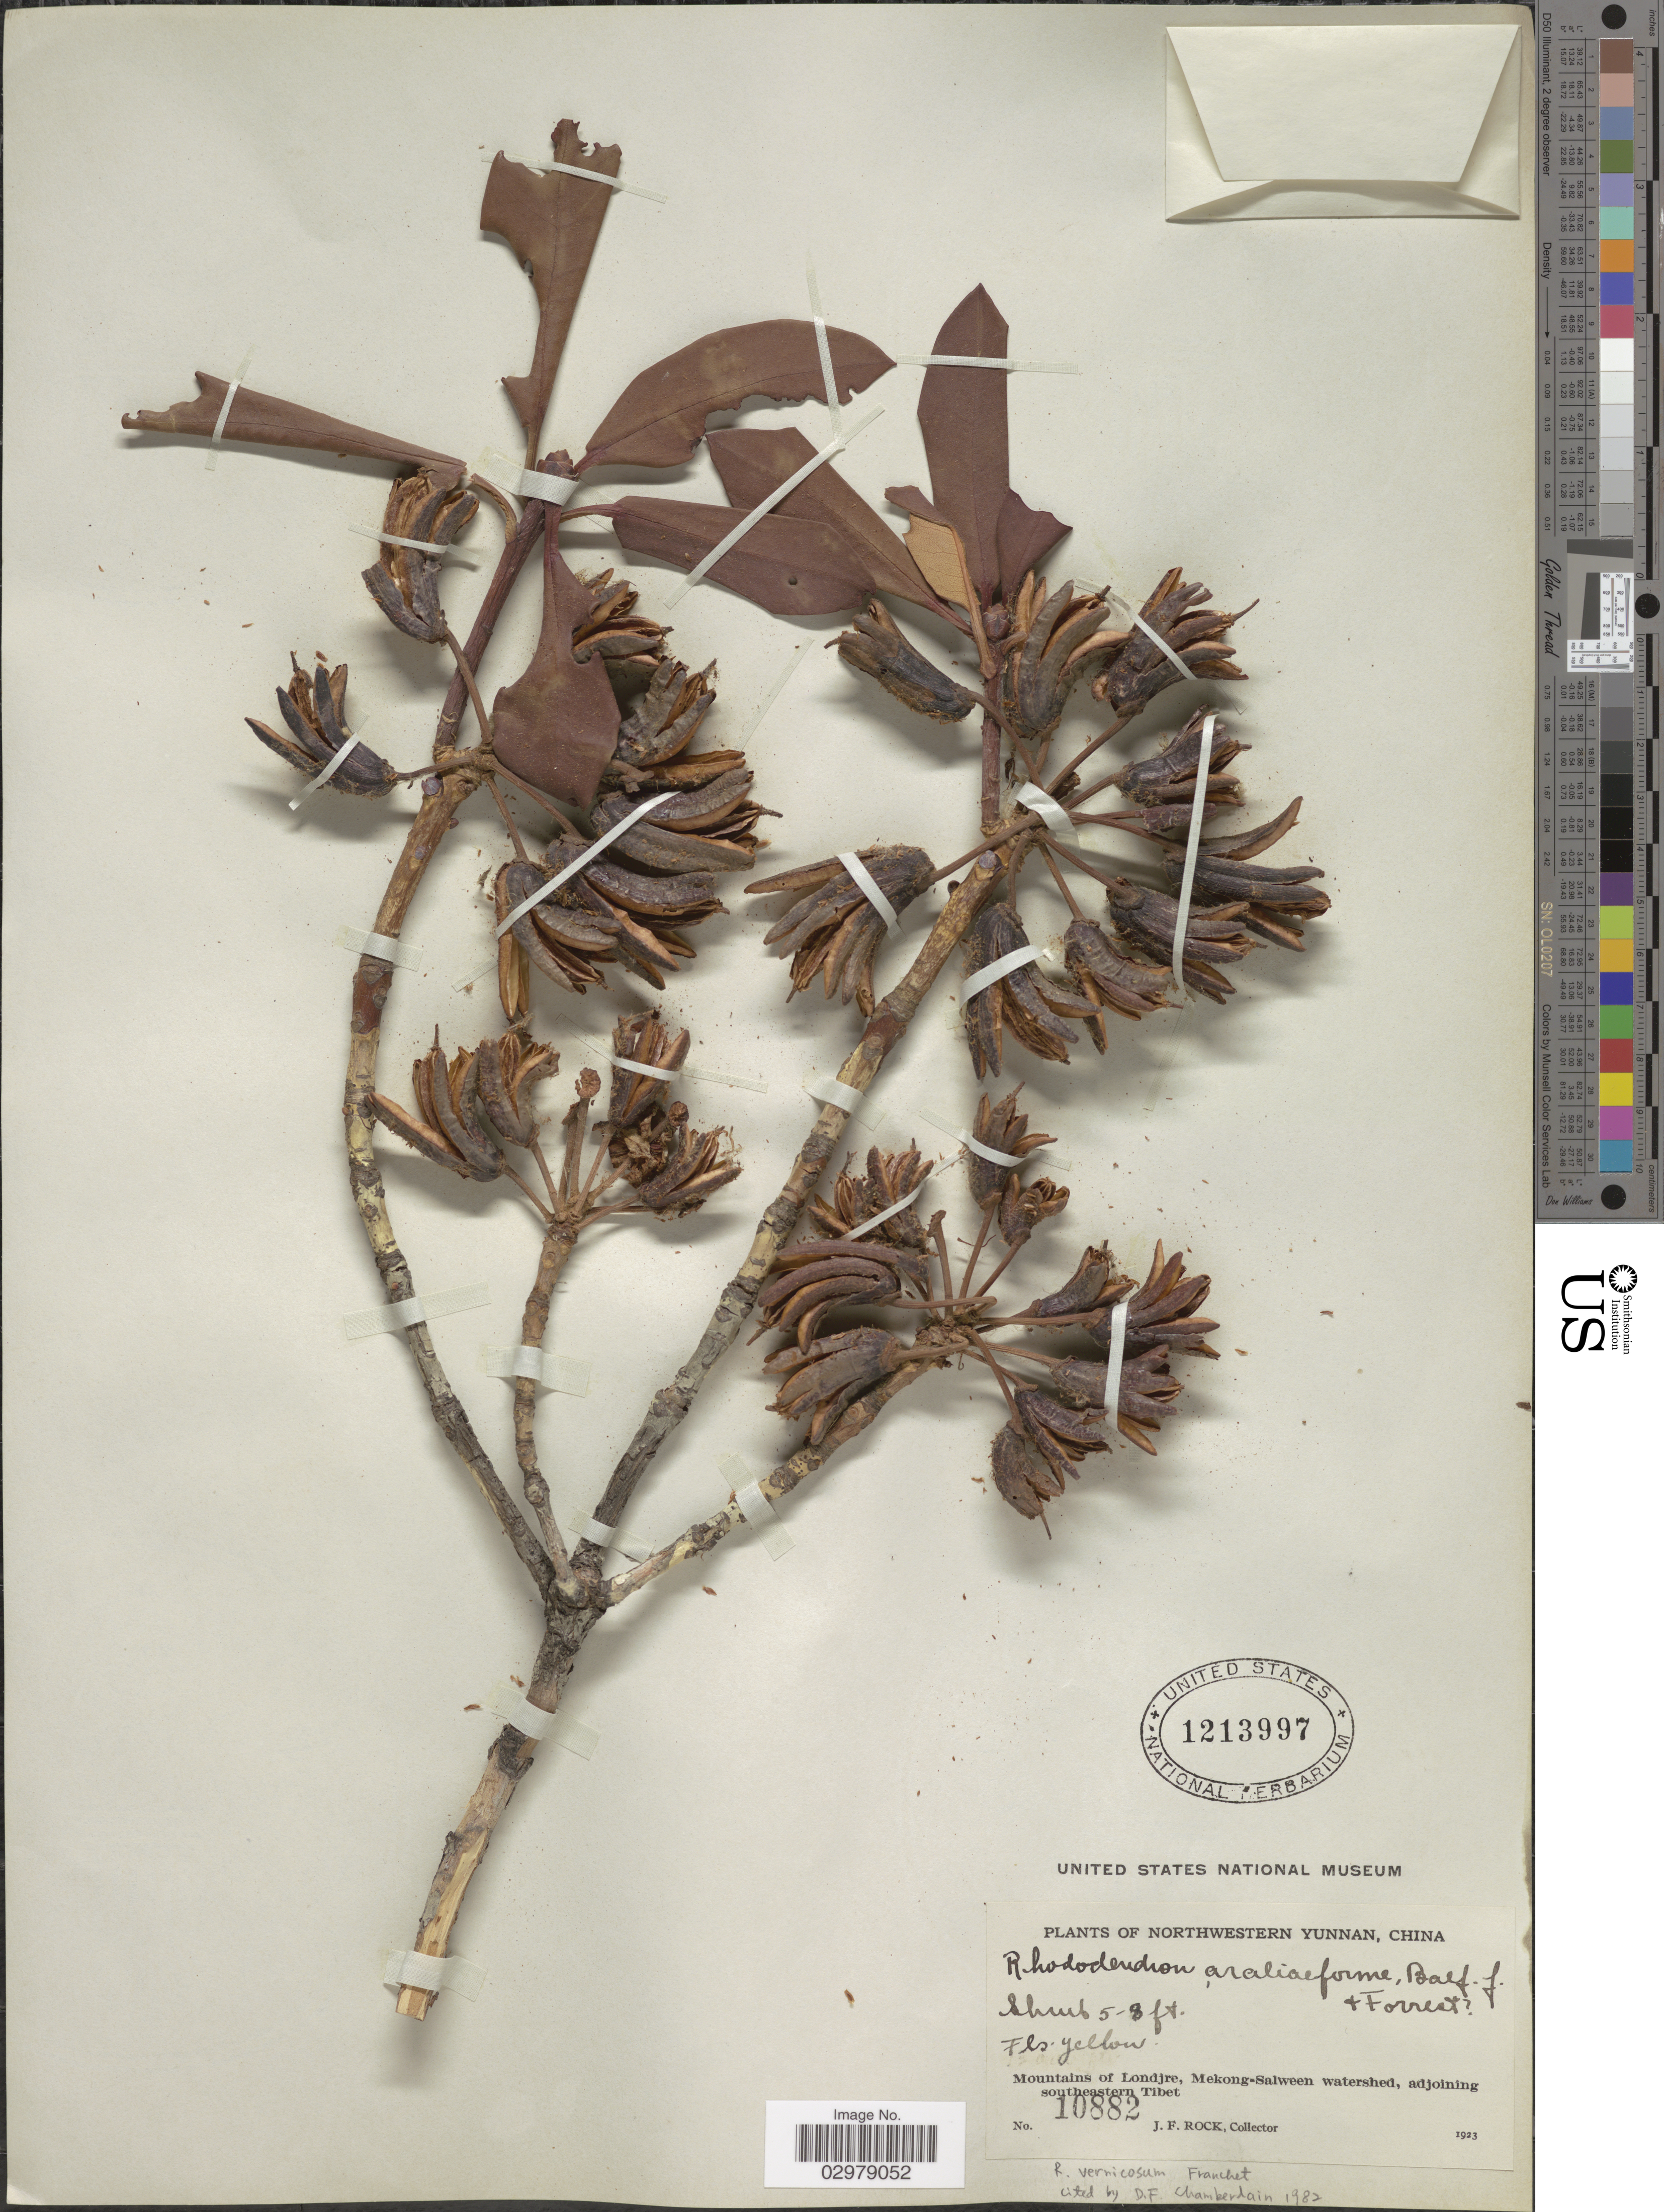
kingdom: Plantae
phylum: Tracheophyta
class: Magnoliopsida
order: Ericales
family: Ericaceae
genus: Rhododendron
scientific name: Rhododendron vernicosum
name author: Franch.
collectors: J. Rock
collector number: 10882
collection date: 1923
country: China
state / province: Yunnan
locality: Northwestern Yunnan. Mountains of Londjre, Mekong-Salween watershed, adjoining southeastern Tibet.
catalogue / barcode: US 1213997